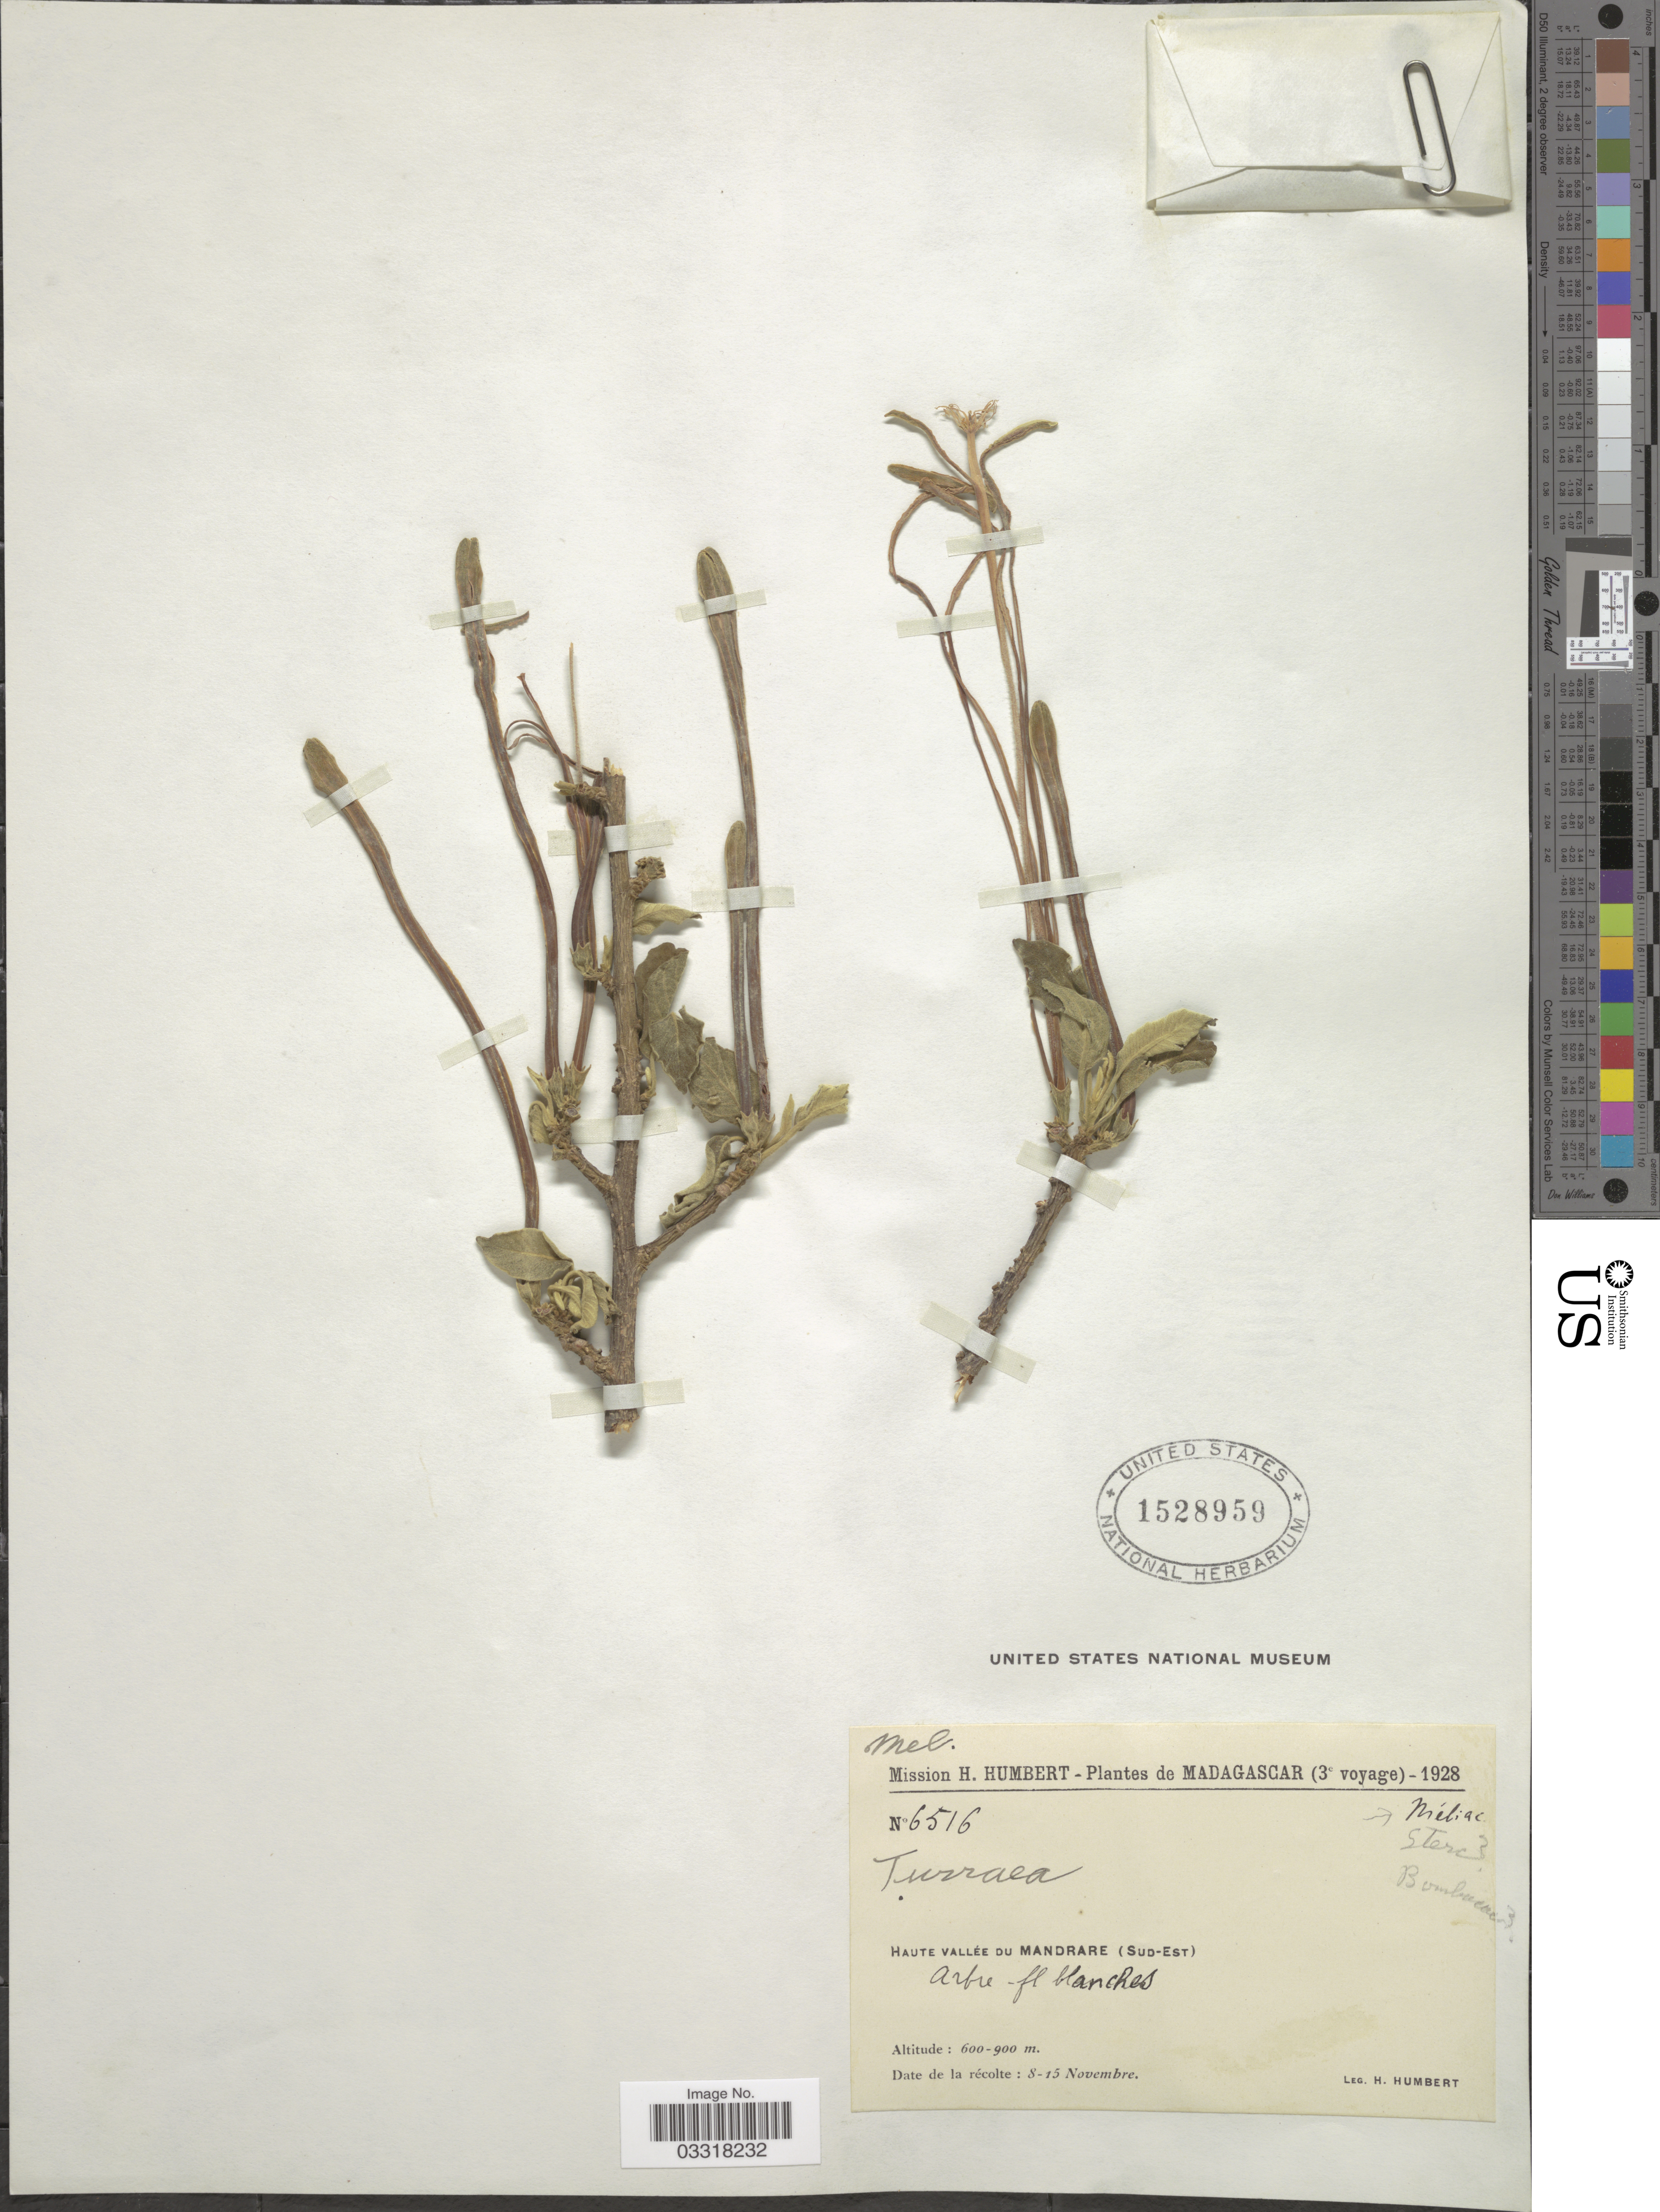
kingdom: Plantae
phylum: Tracheophyta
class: Magnoliopsida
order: Sapindales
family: Meliaceae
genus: Turraea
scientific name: Turraea sp.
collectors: H. Humbert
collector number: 6516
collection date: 1928-11-08/1928-11-15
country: Madagascar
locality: Haute Vallée du Mandrare (Sud-Est).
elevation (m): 600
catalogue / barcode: US 1528959